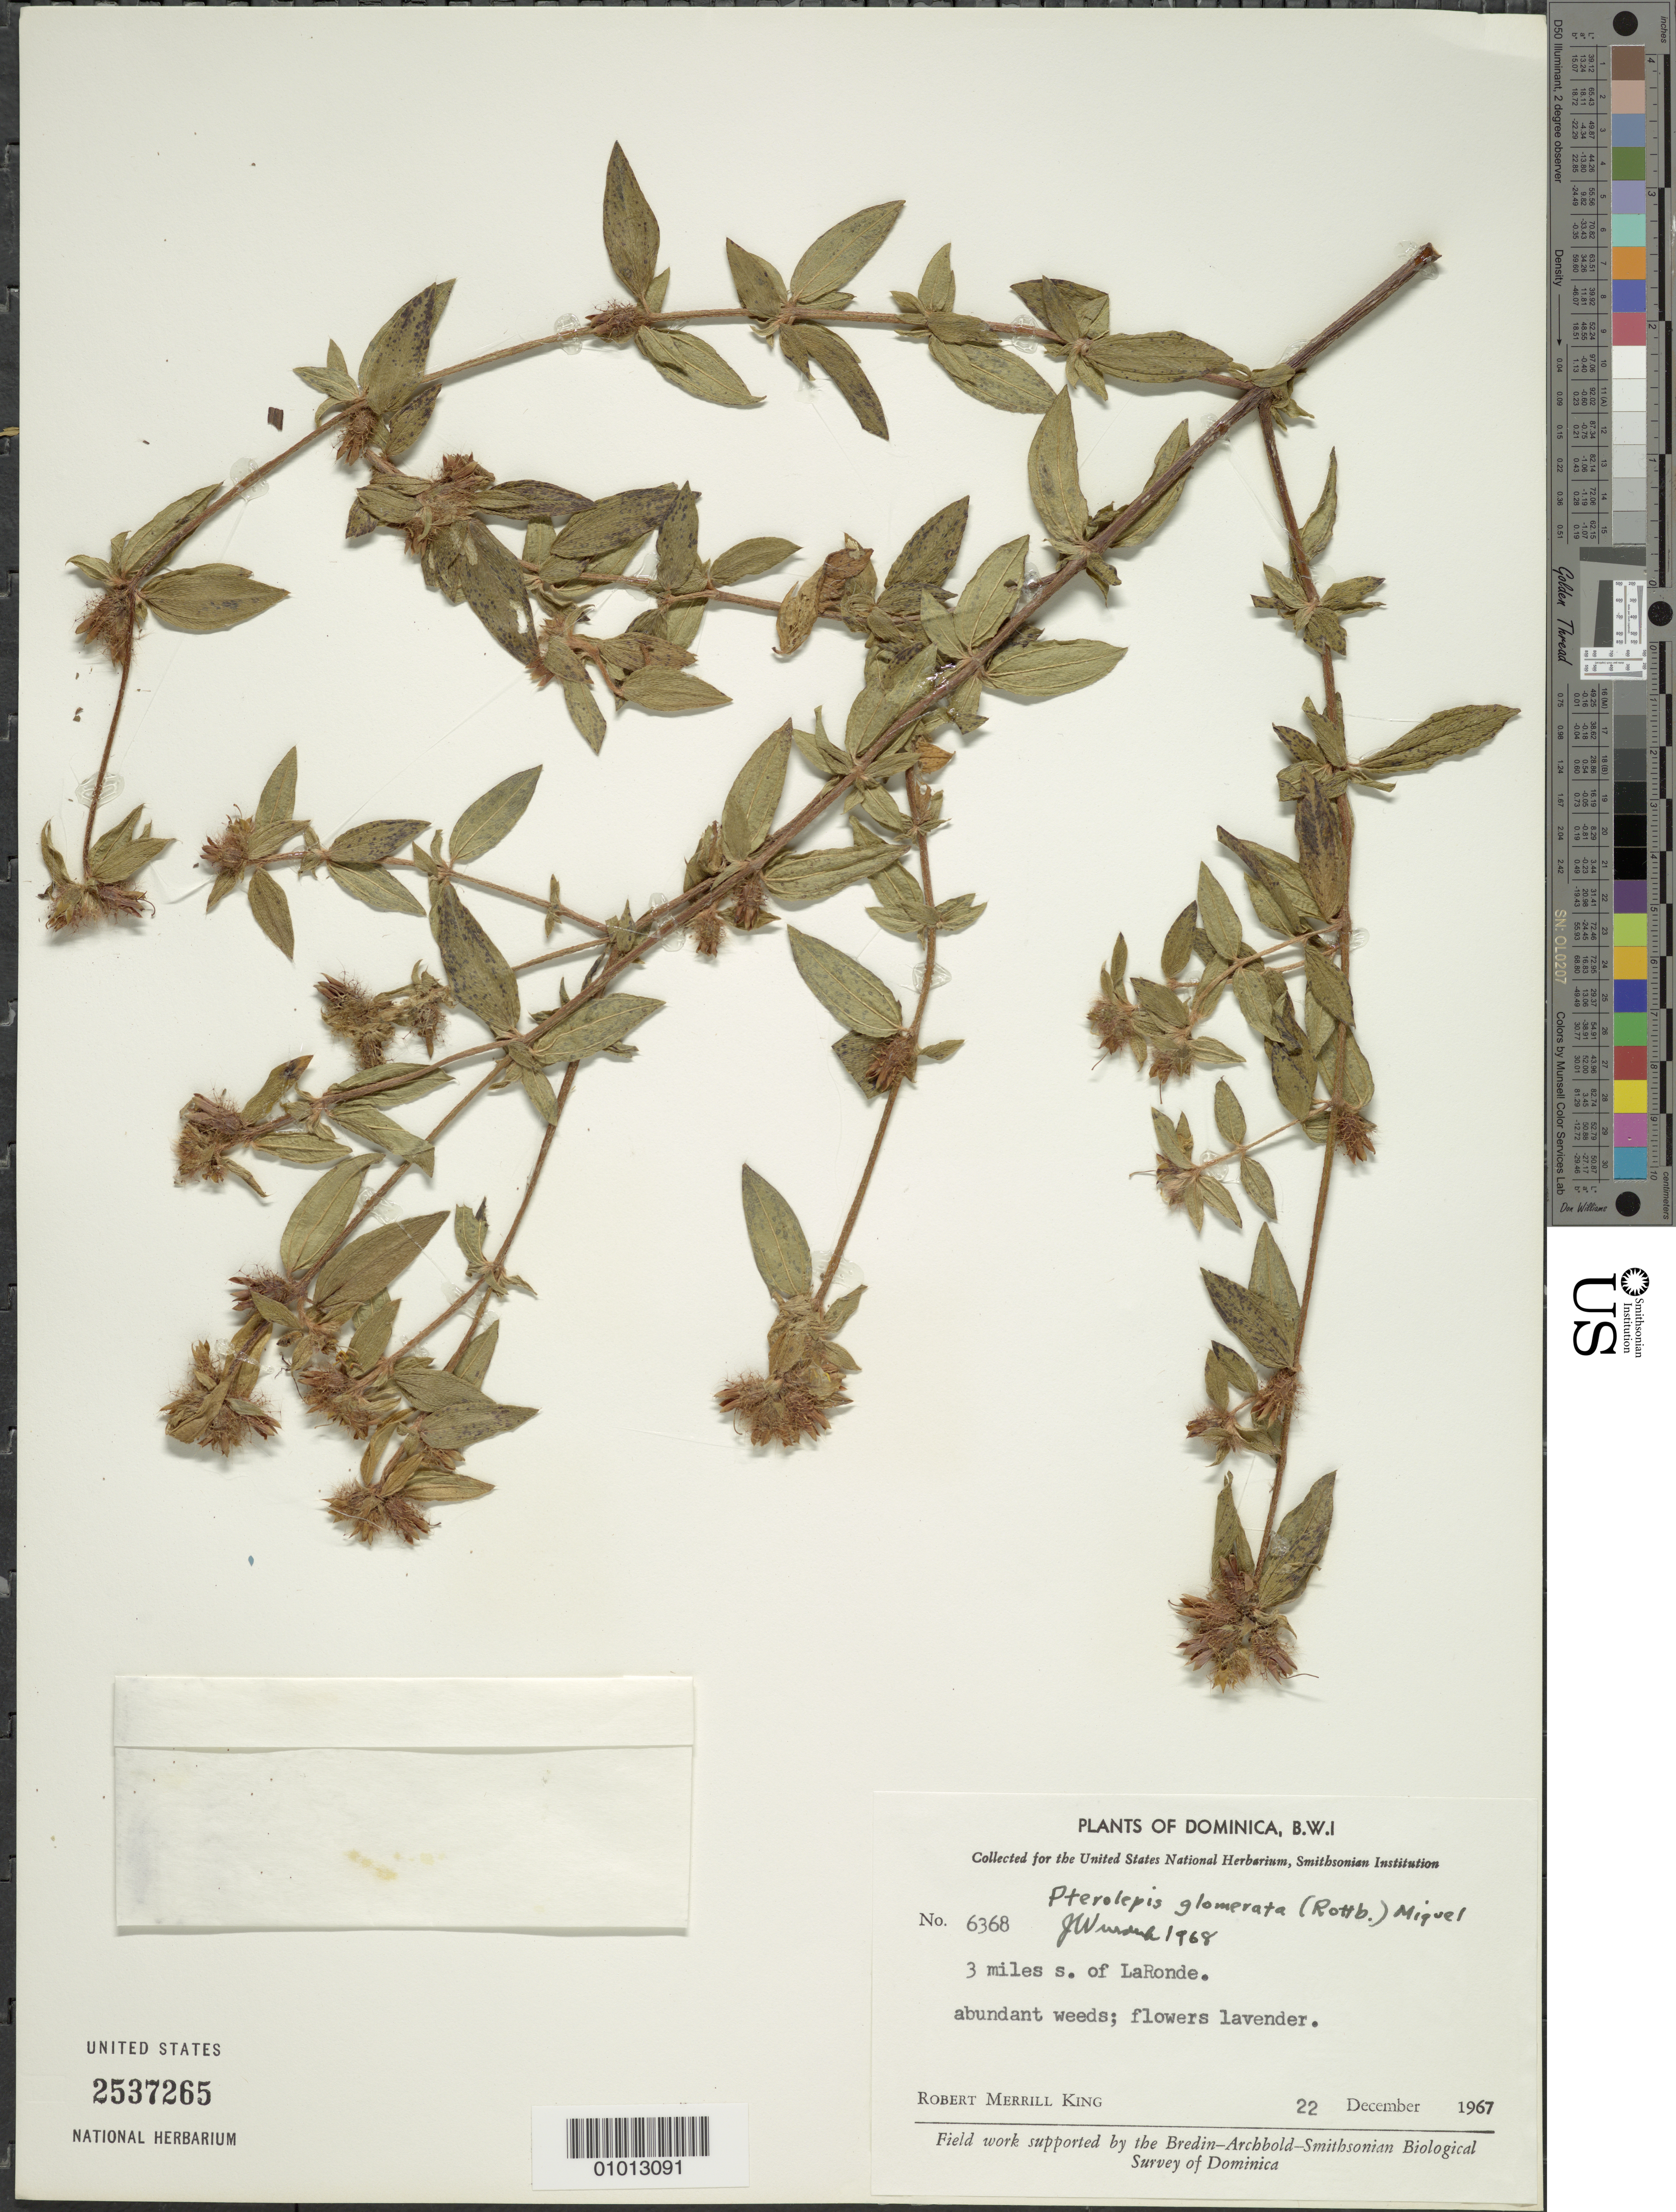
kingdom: Plantae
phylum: Tracheophyta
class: Magnoliopsida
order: Myrtales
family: Melastomataceae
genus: Pterolepis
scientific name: Pterolepis glomerata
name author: (Rottb.) Miq.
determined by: Wurdack, John J., (US), US (UNITED STATES)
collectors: R. M. King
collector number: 6368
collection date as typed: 22 Dec 1967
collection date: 1967-12-22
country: Dominica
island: Dominica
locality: LaRonde, 3 miles south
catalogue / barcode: US 2537265